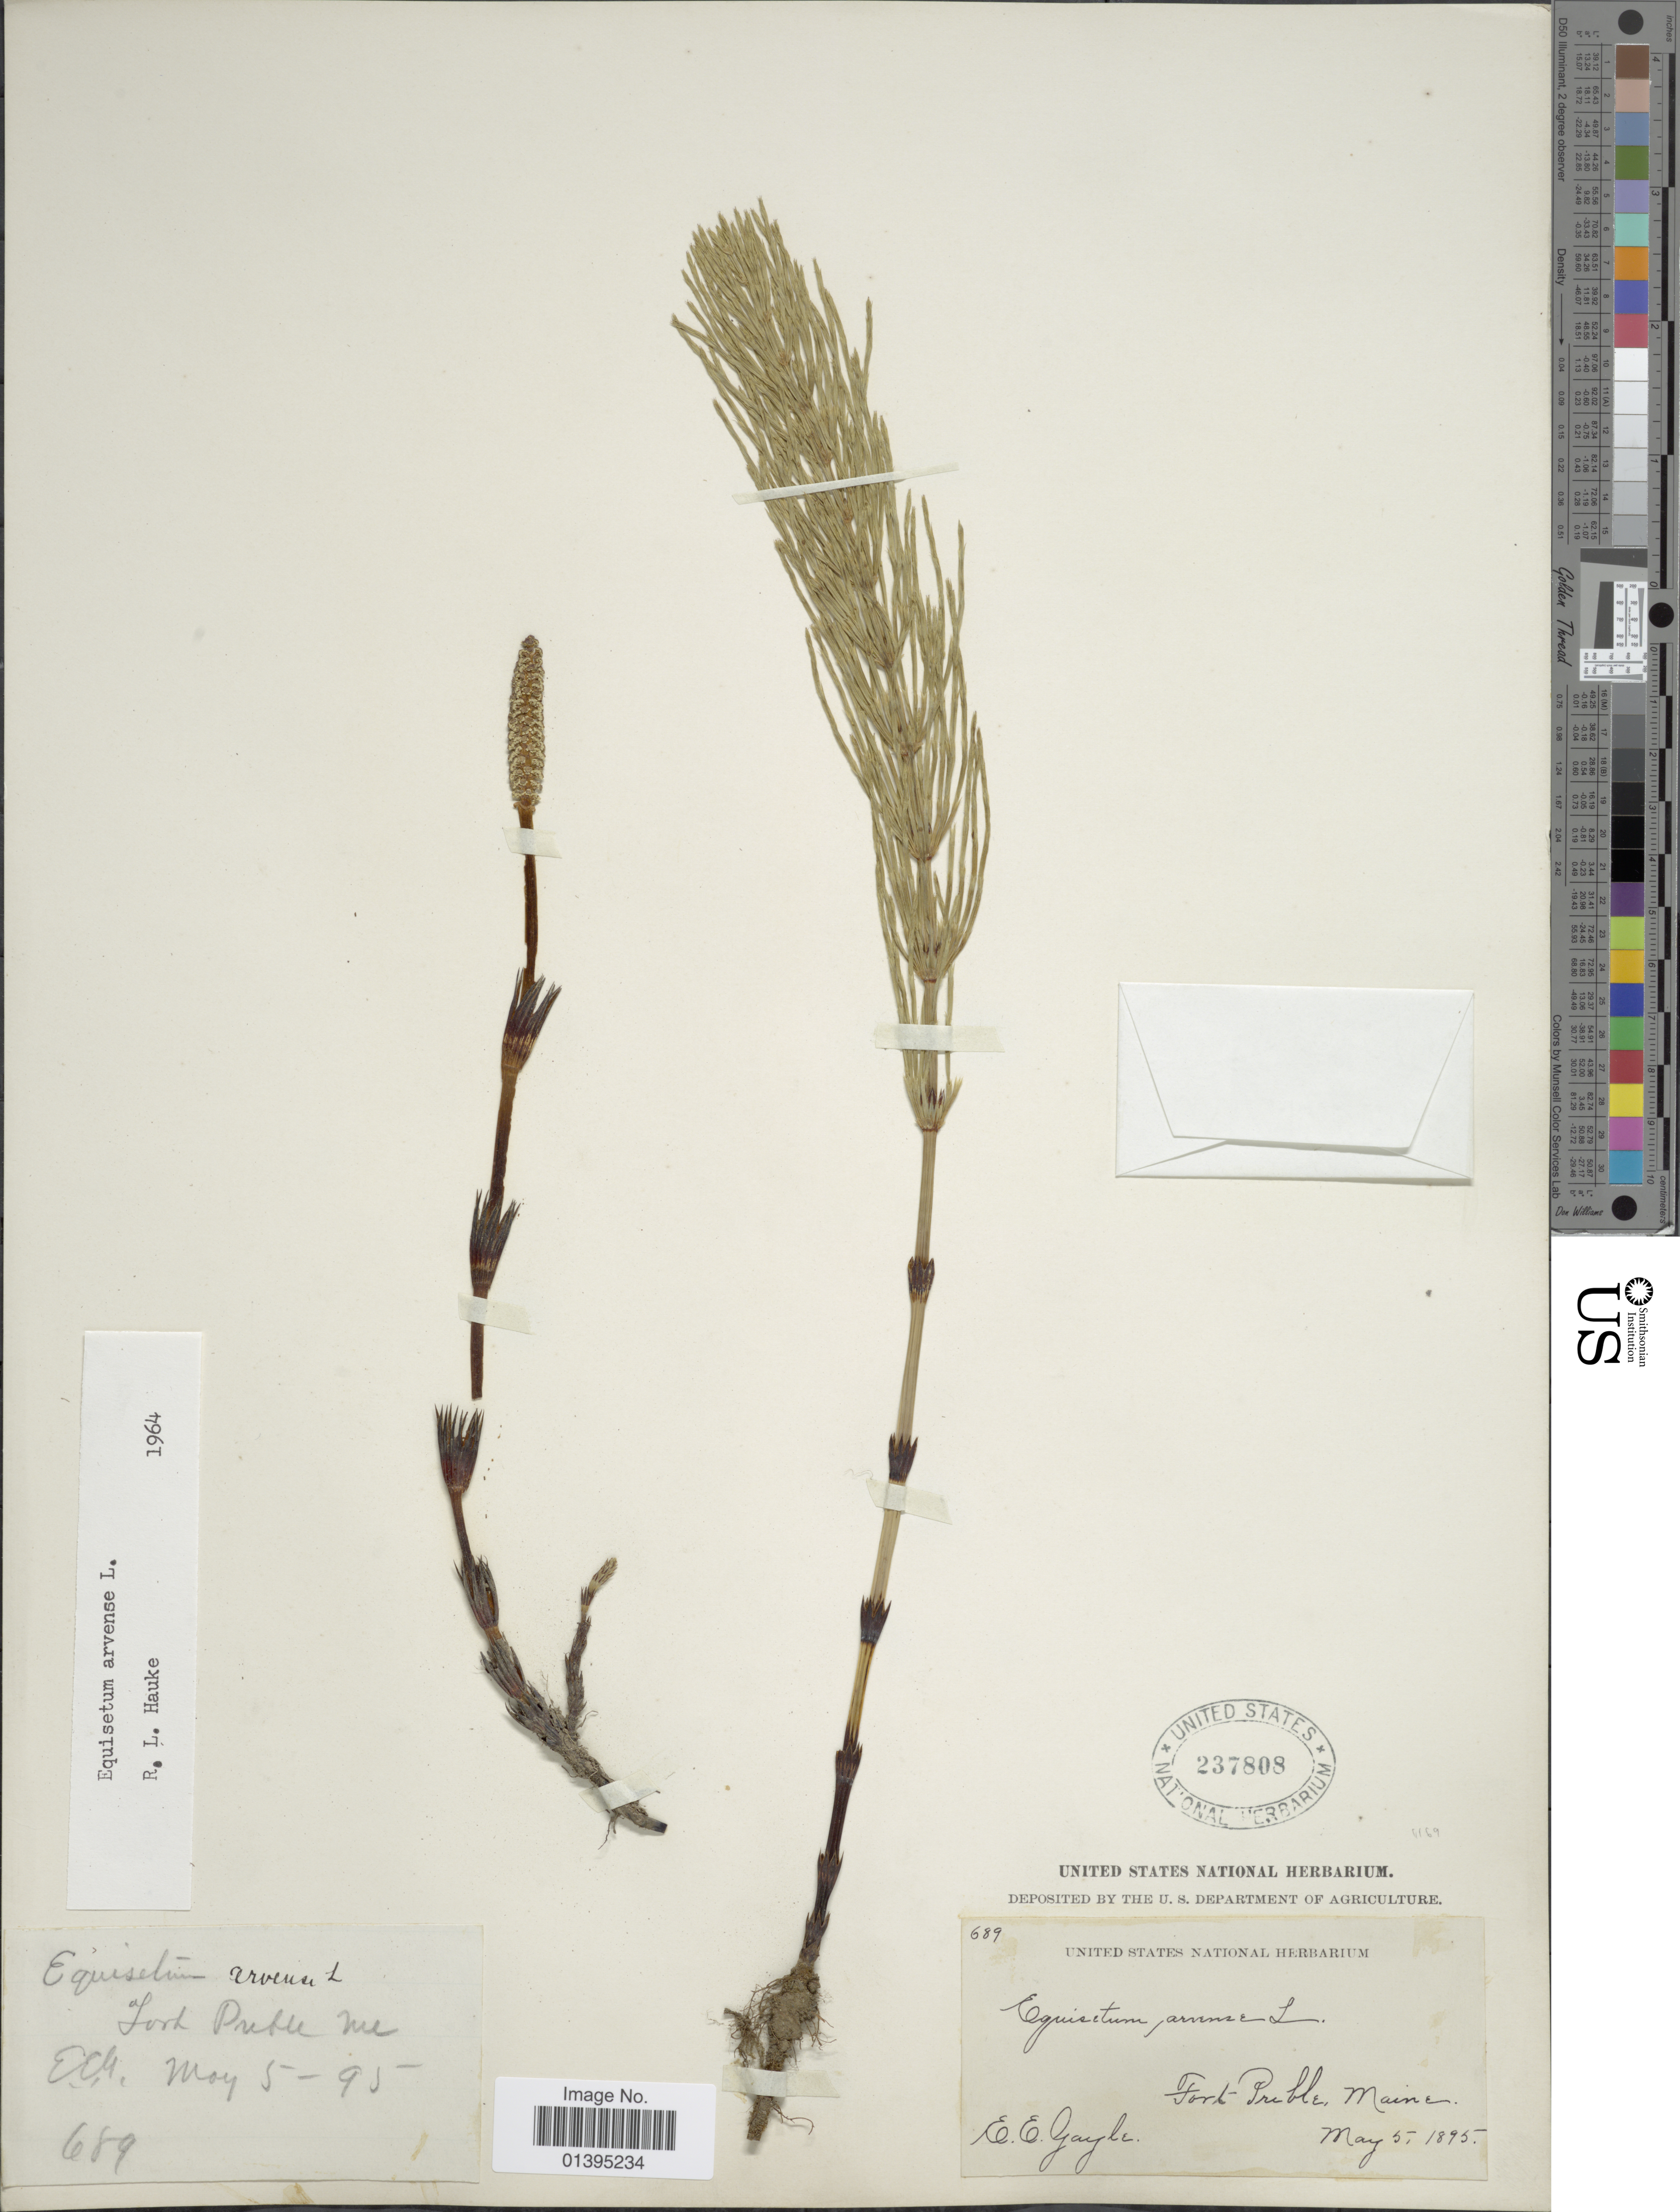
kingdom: Plantae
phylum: Tracheophyta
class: Polypodiopsida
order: Equisetales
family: Equisetaceae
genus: Equisetum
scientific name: Equisetum arvense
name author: L.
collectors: E. Gayle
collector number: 689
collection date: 1895-05-05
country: United States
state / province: Maine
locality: Fort Preble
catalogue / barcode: US 237808